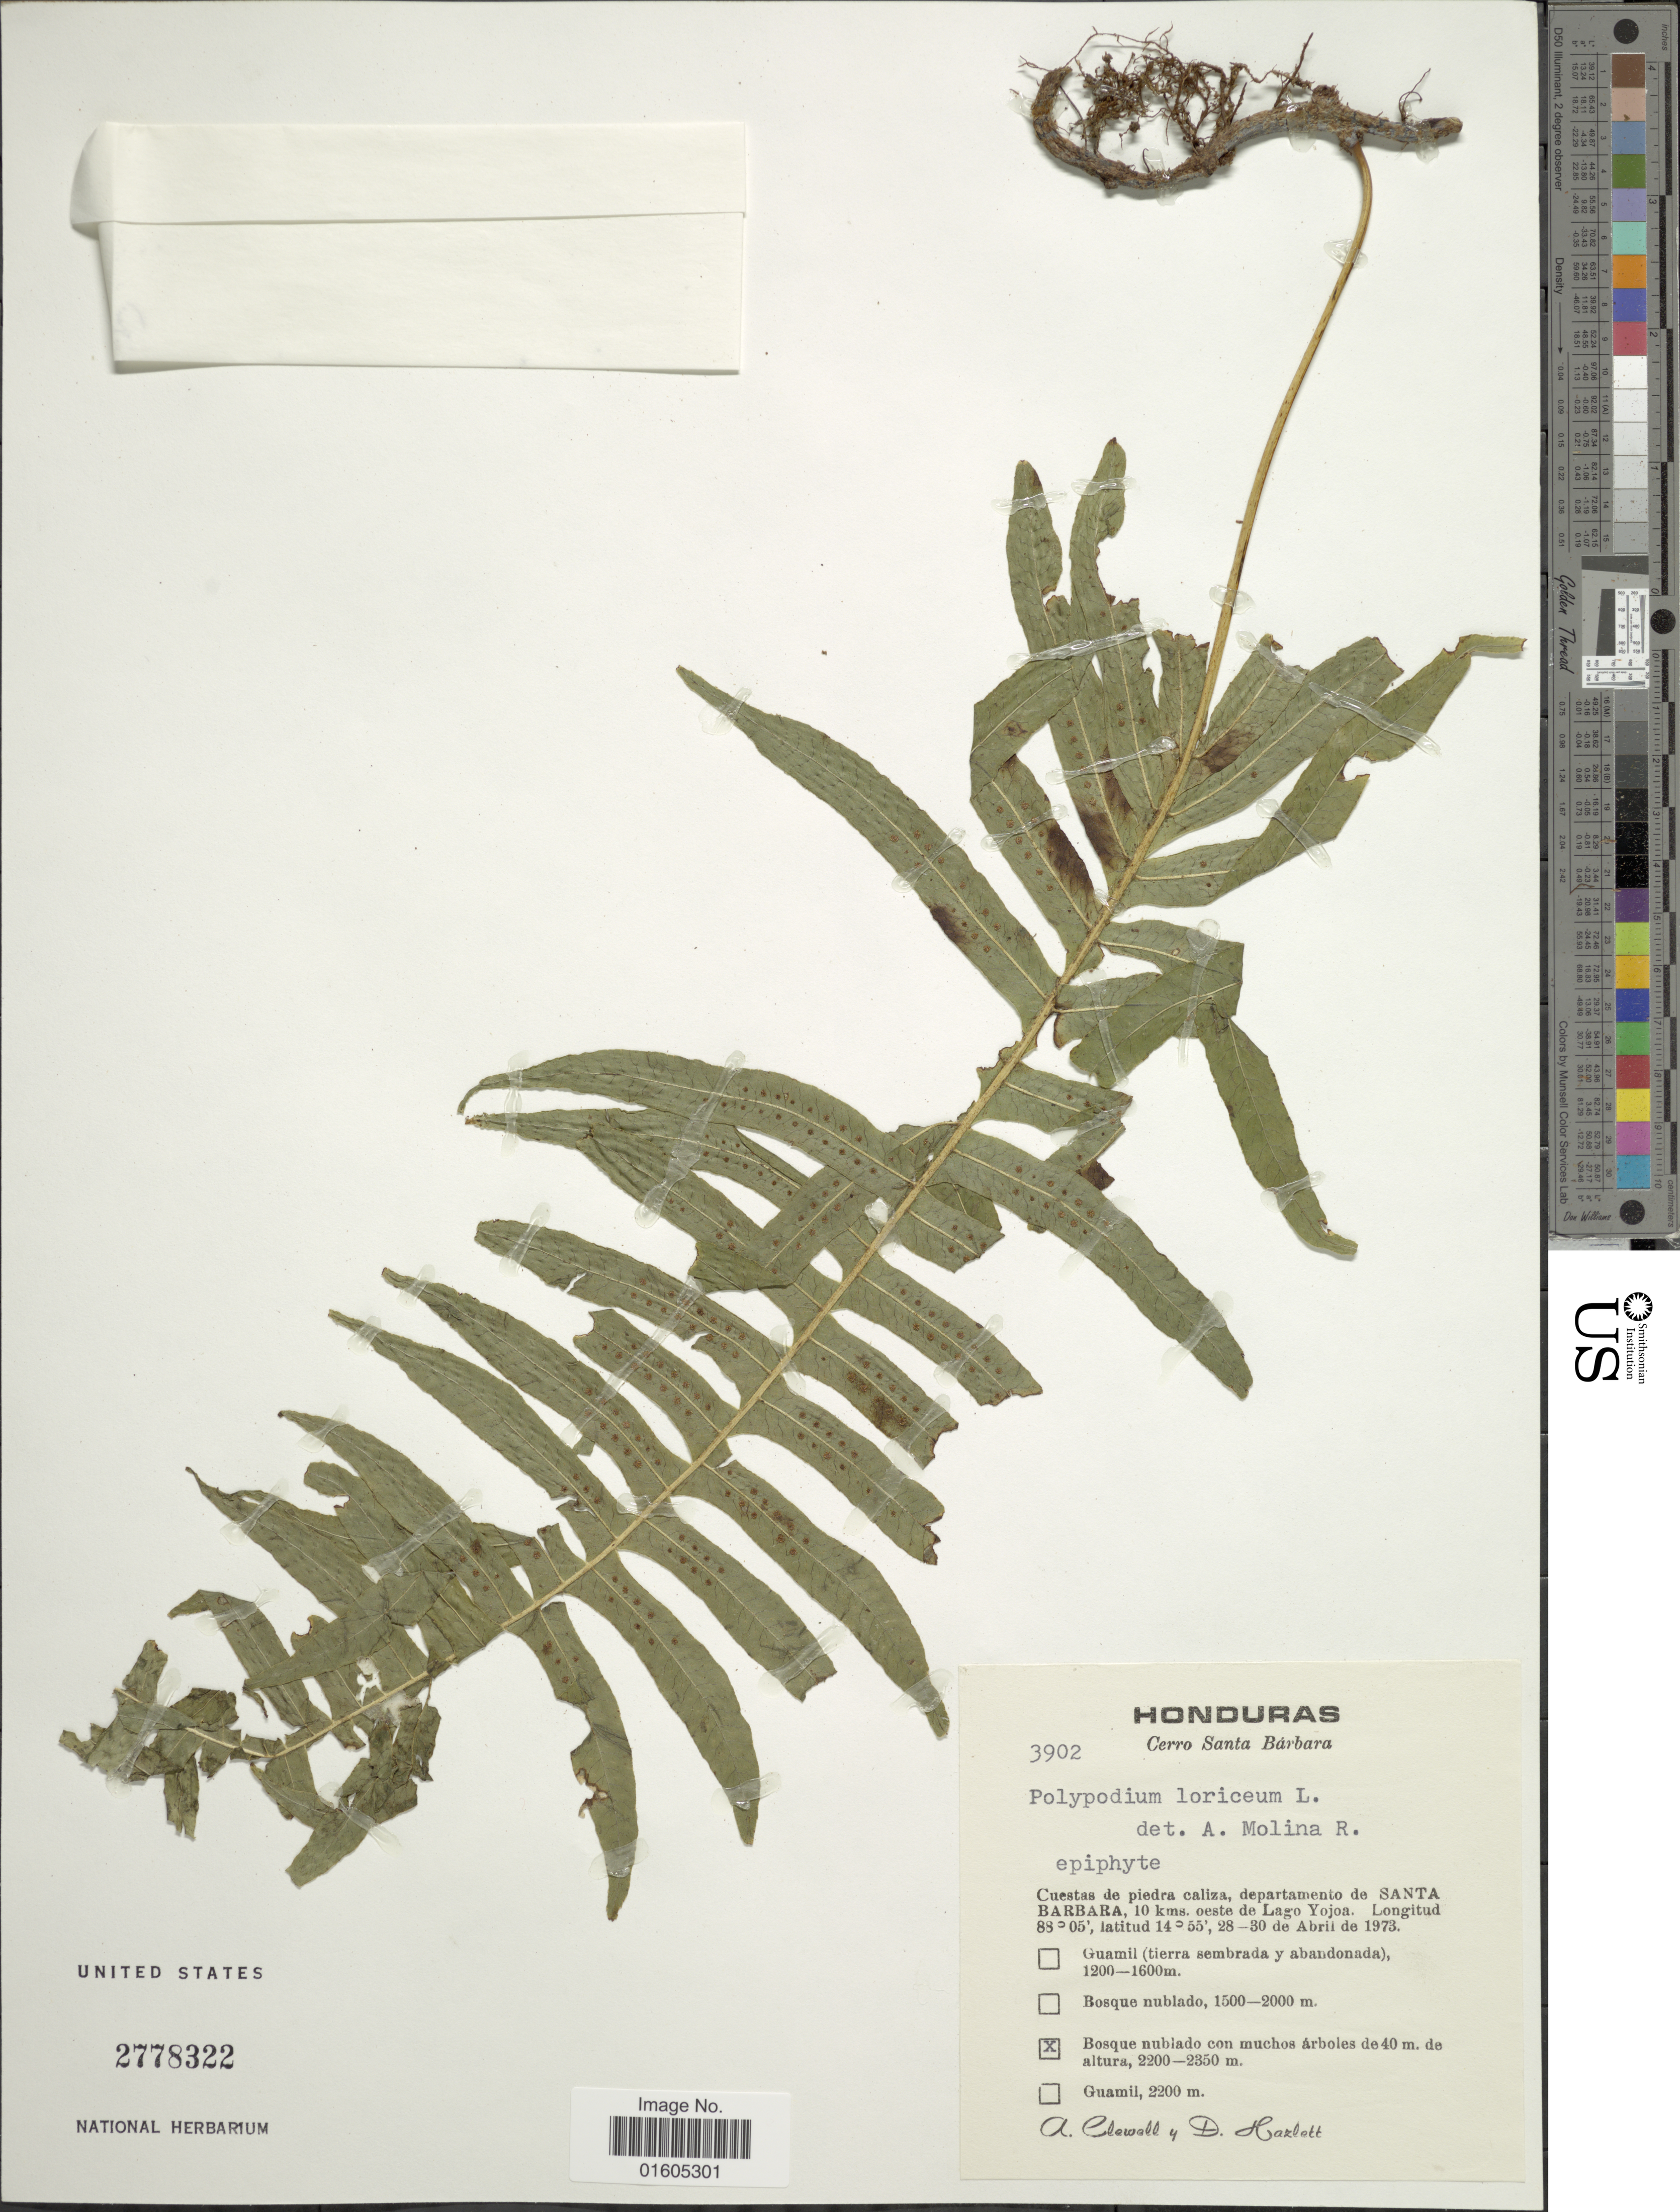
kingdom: Plantae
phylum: Tracheophyta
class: Polypodiopsida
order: Polypodiales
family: Polypodiaceae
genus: Serpocaulon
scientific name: Serpocaulon loriceum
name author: (L.) A.R. Sm.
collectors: A. Clewell & D. Hazlett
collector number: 3902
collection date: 1973-04-28/1973-04-30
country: Honduras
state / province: Santa Bárbara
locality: Cerro Santa Bárbara, Cuestas de piedra caliza, departamento de Santa Barbara, 10 kms. oeste de Lago Yojoa, Bosque nubiado con muchos árboles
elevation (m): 2200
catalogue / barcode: US 2778322